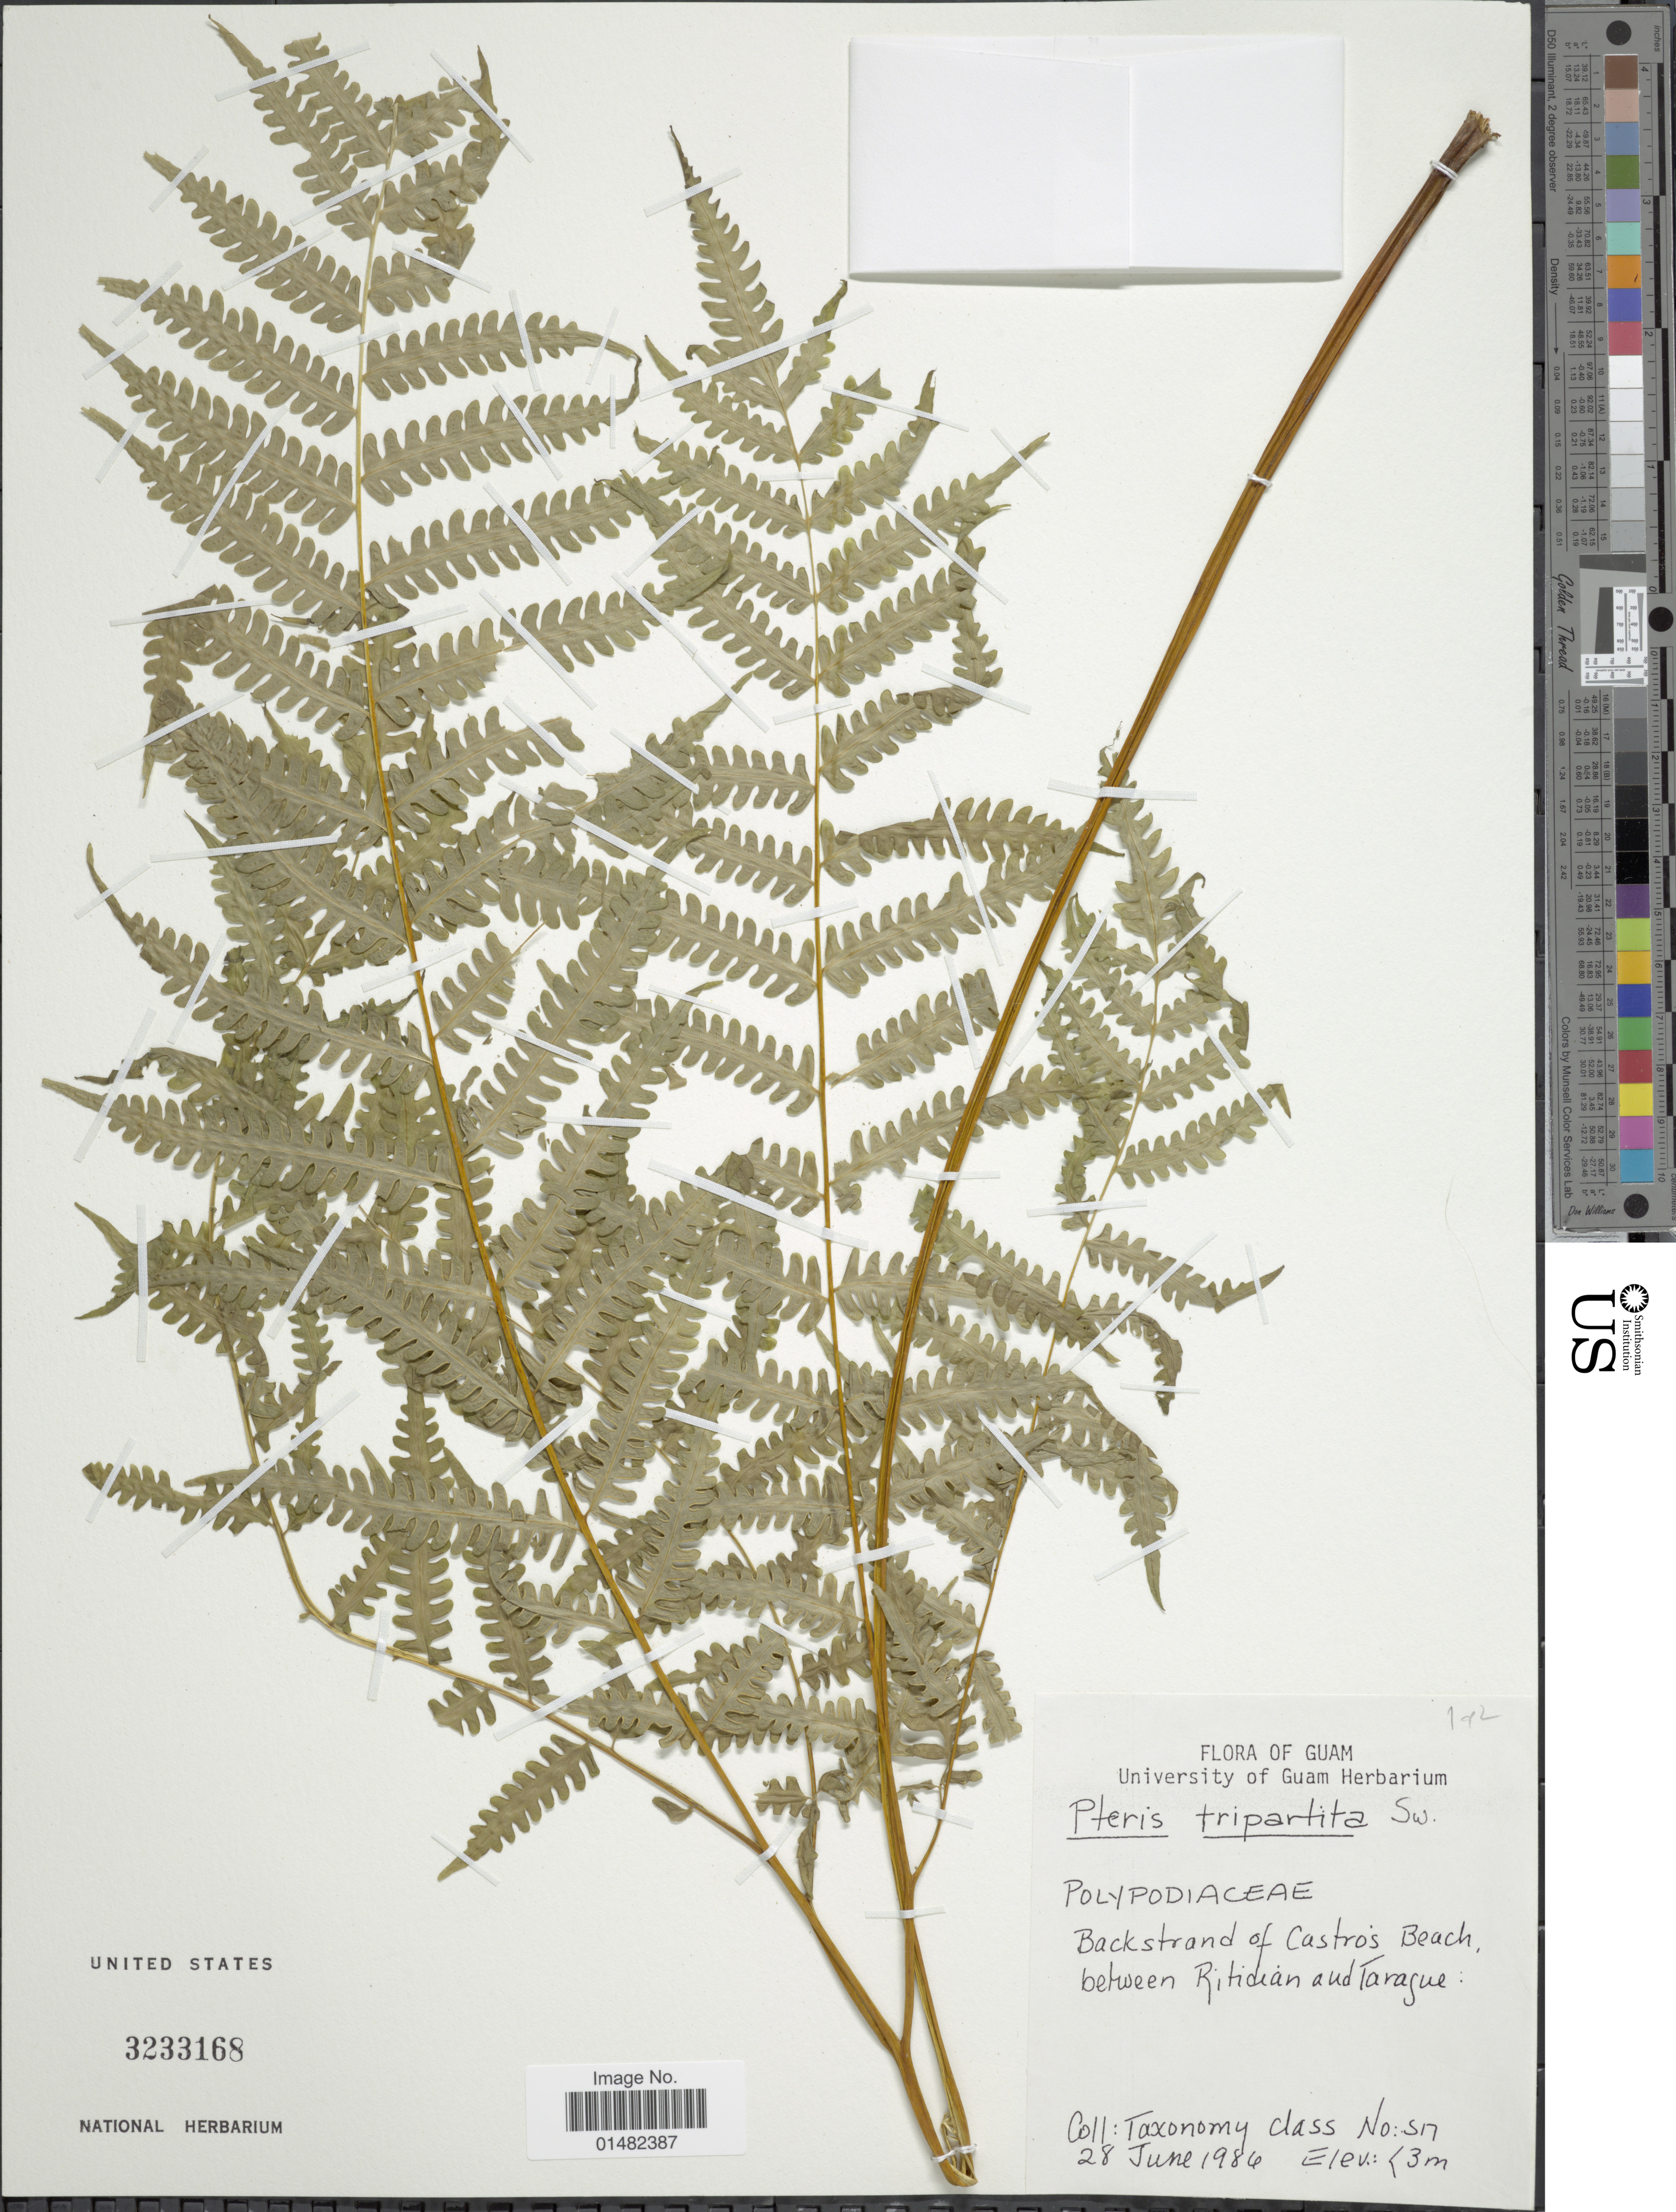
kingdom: Plantae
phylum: Tracheophyta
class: Polypodiopsida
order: Polypodiales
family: Pteridaceae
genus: Pteris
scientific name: Pteris tripartita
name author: Sw.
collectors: Taxonomy class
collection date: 1986-06-28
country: Guam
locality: Backstrand of Castros Beach, between Ritidian and Tarague [interpreted]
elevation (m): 3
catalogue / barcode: US 3233168